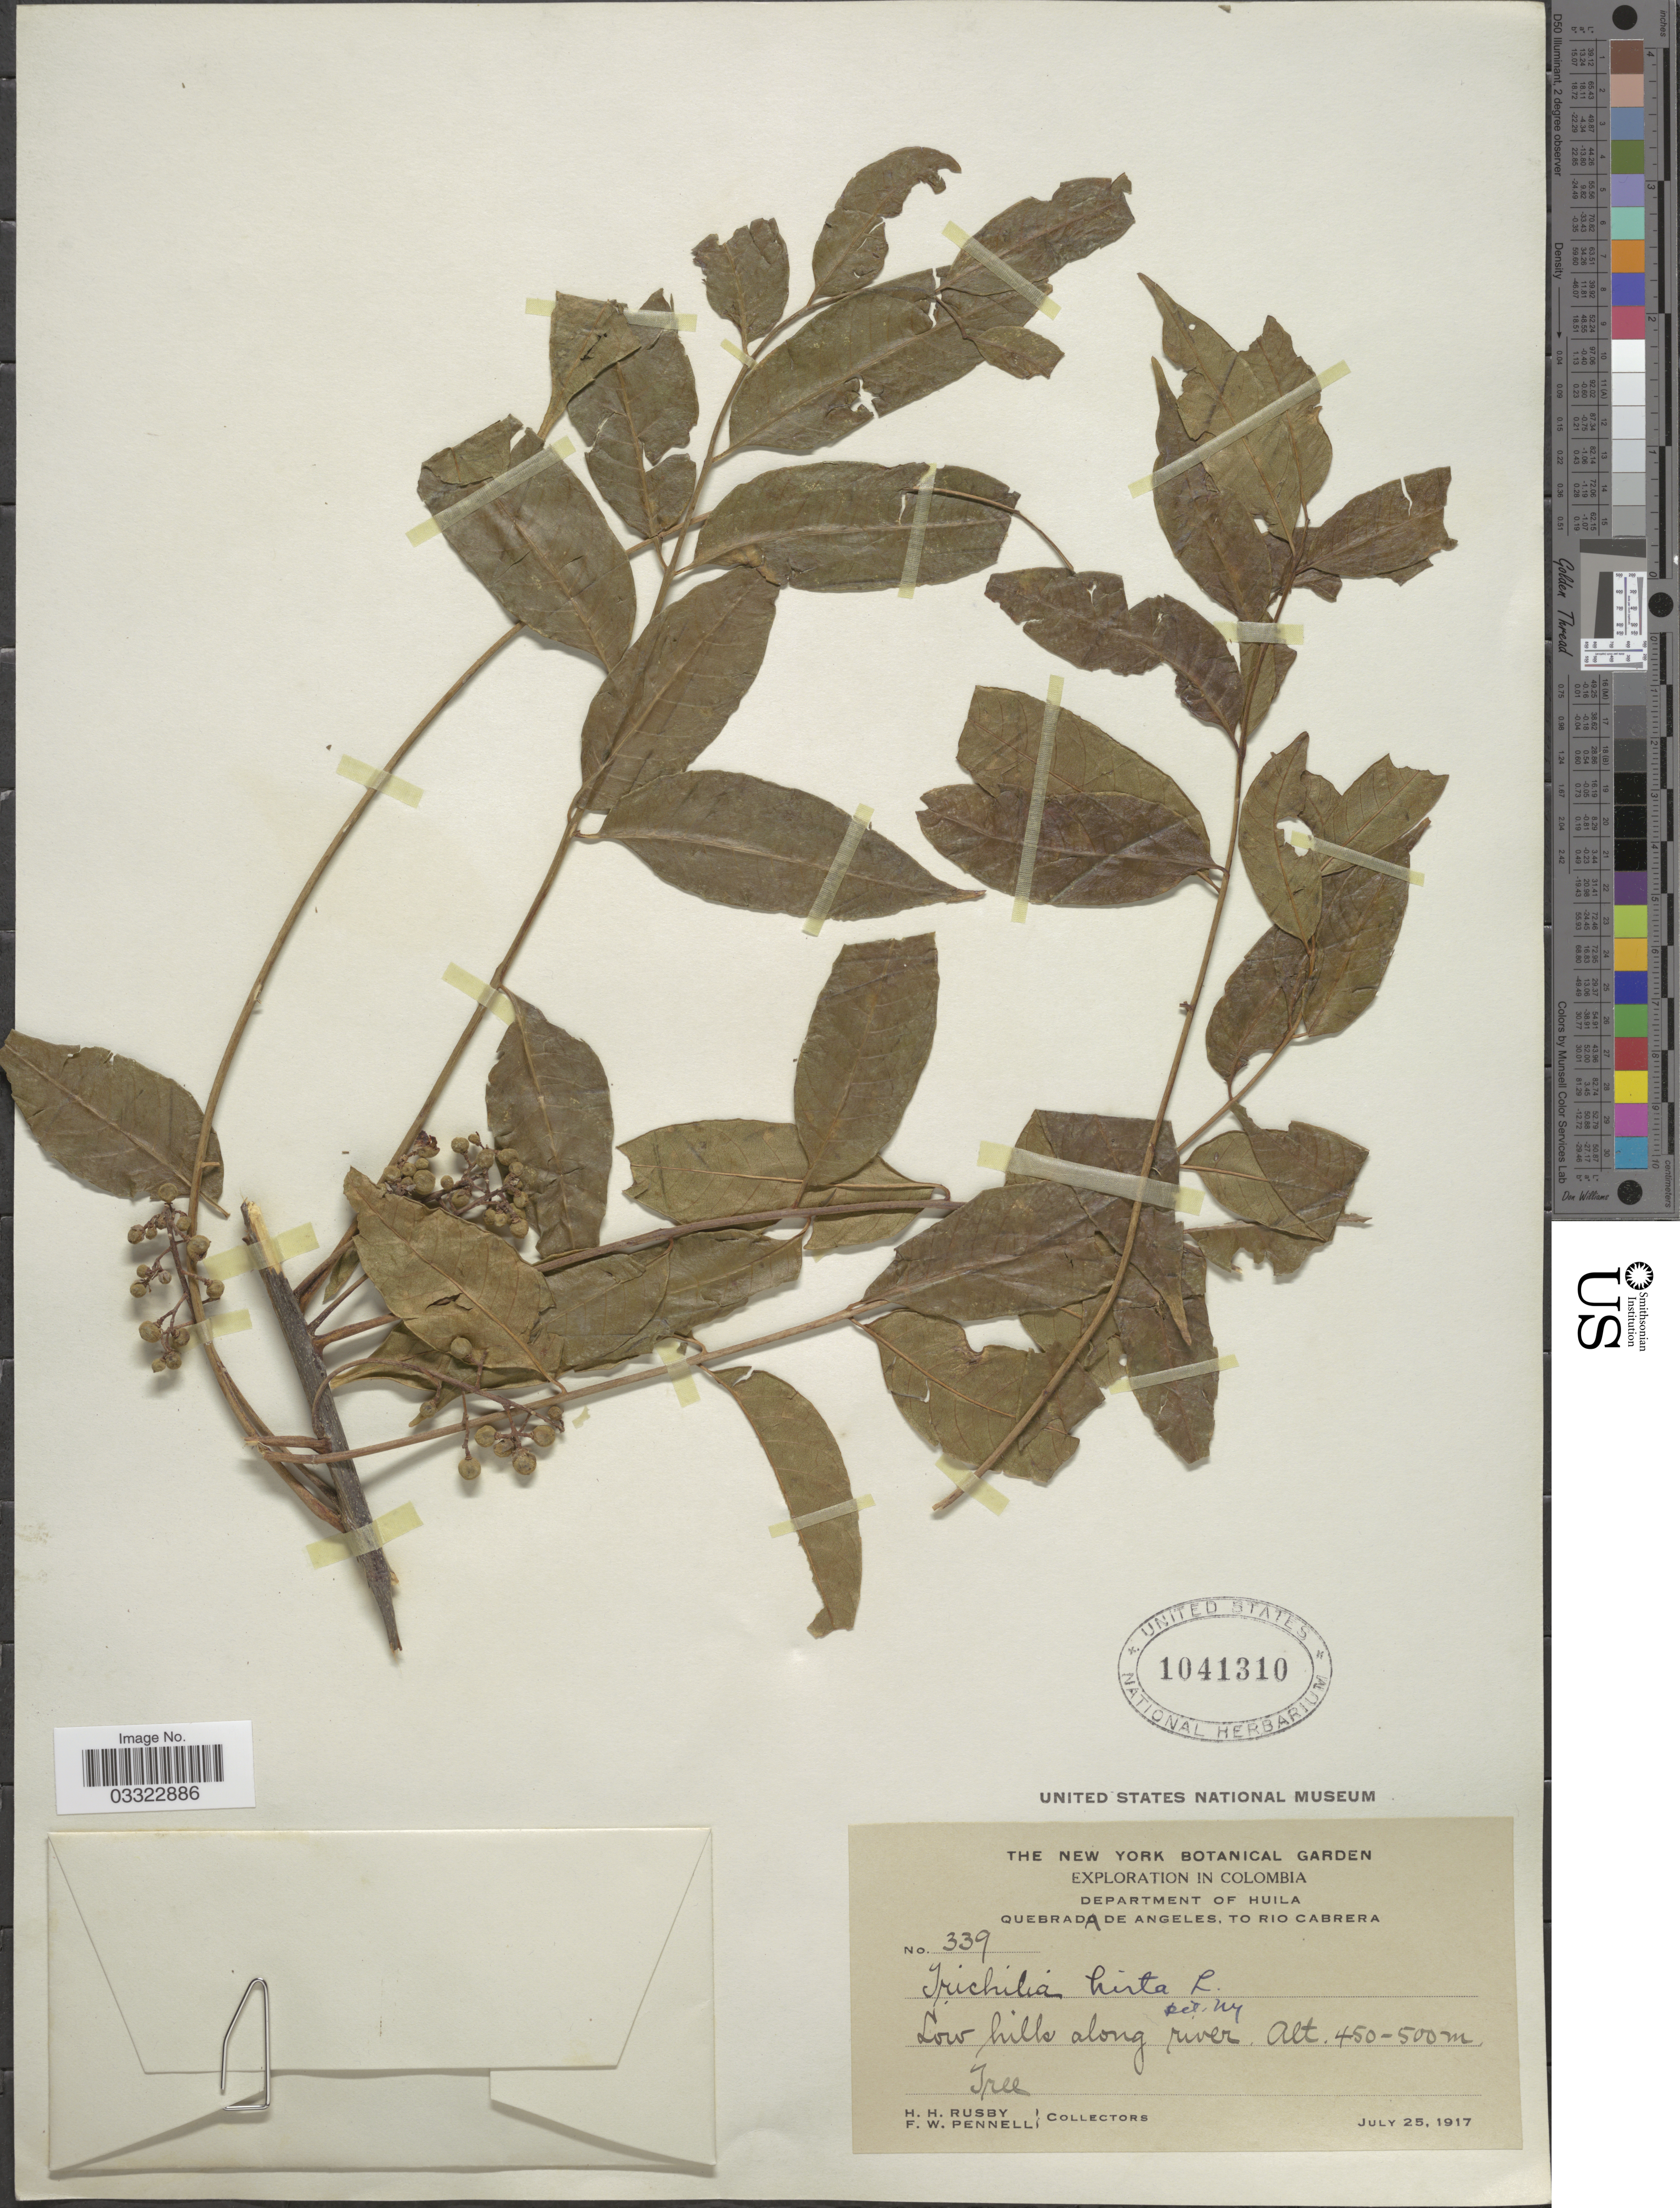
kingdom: Plantae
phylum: Tracheophyta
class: Magnoliopsida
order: Sapindales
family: Meliaceae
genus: Trichilia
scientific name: Trichilia hirta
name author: L.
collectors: H. H. Rusby & F. W. Pennell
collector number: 339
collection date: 1917-07-25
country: Colombia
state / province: Huila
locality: Department of Huila. Quebrada de Angeles, to Rio Cabrera.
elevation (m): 450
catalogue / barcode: US 1041310